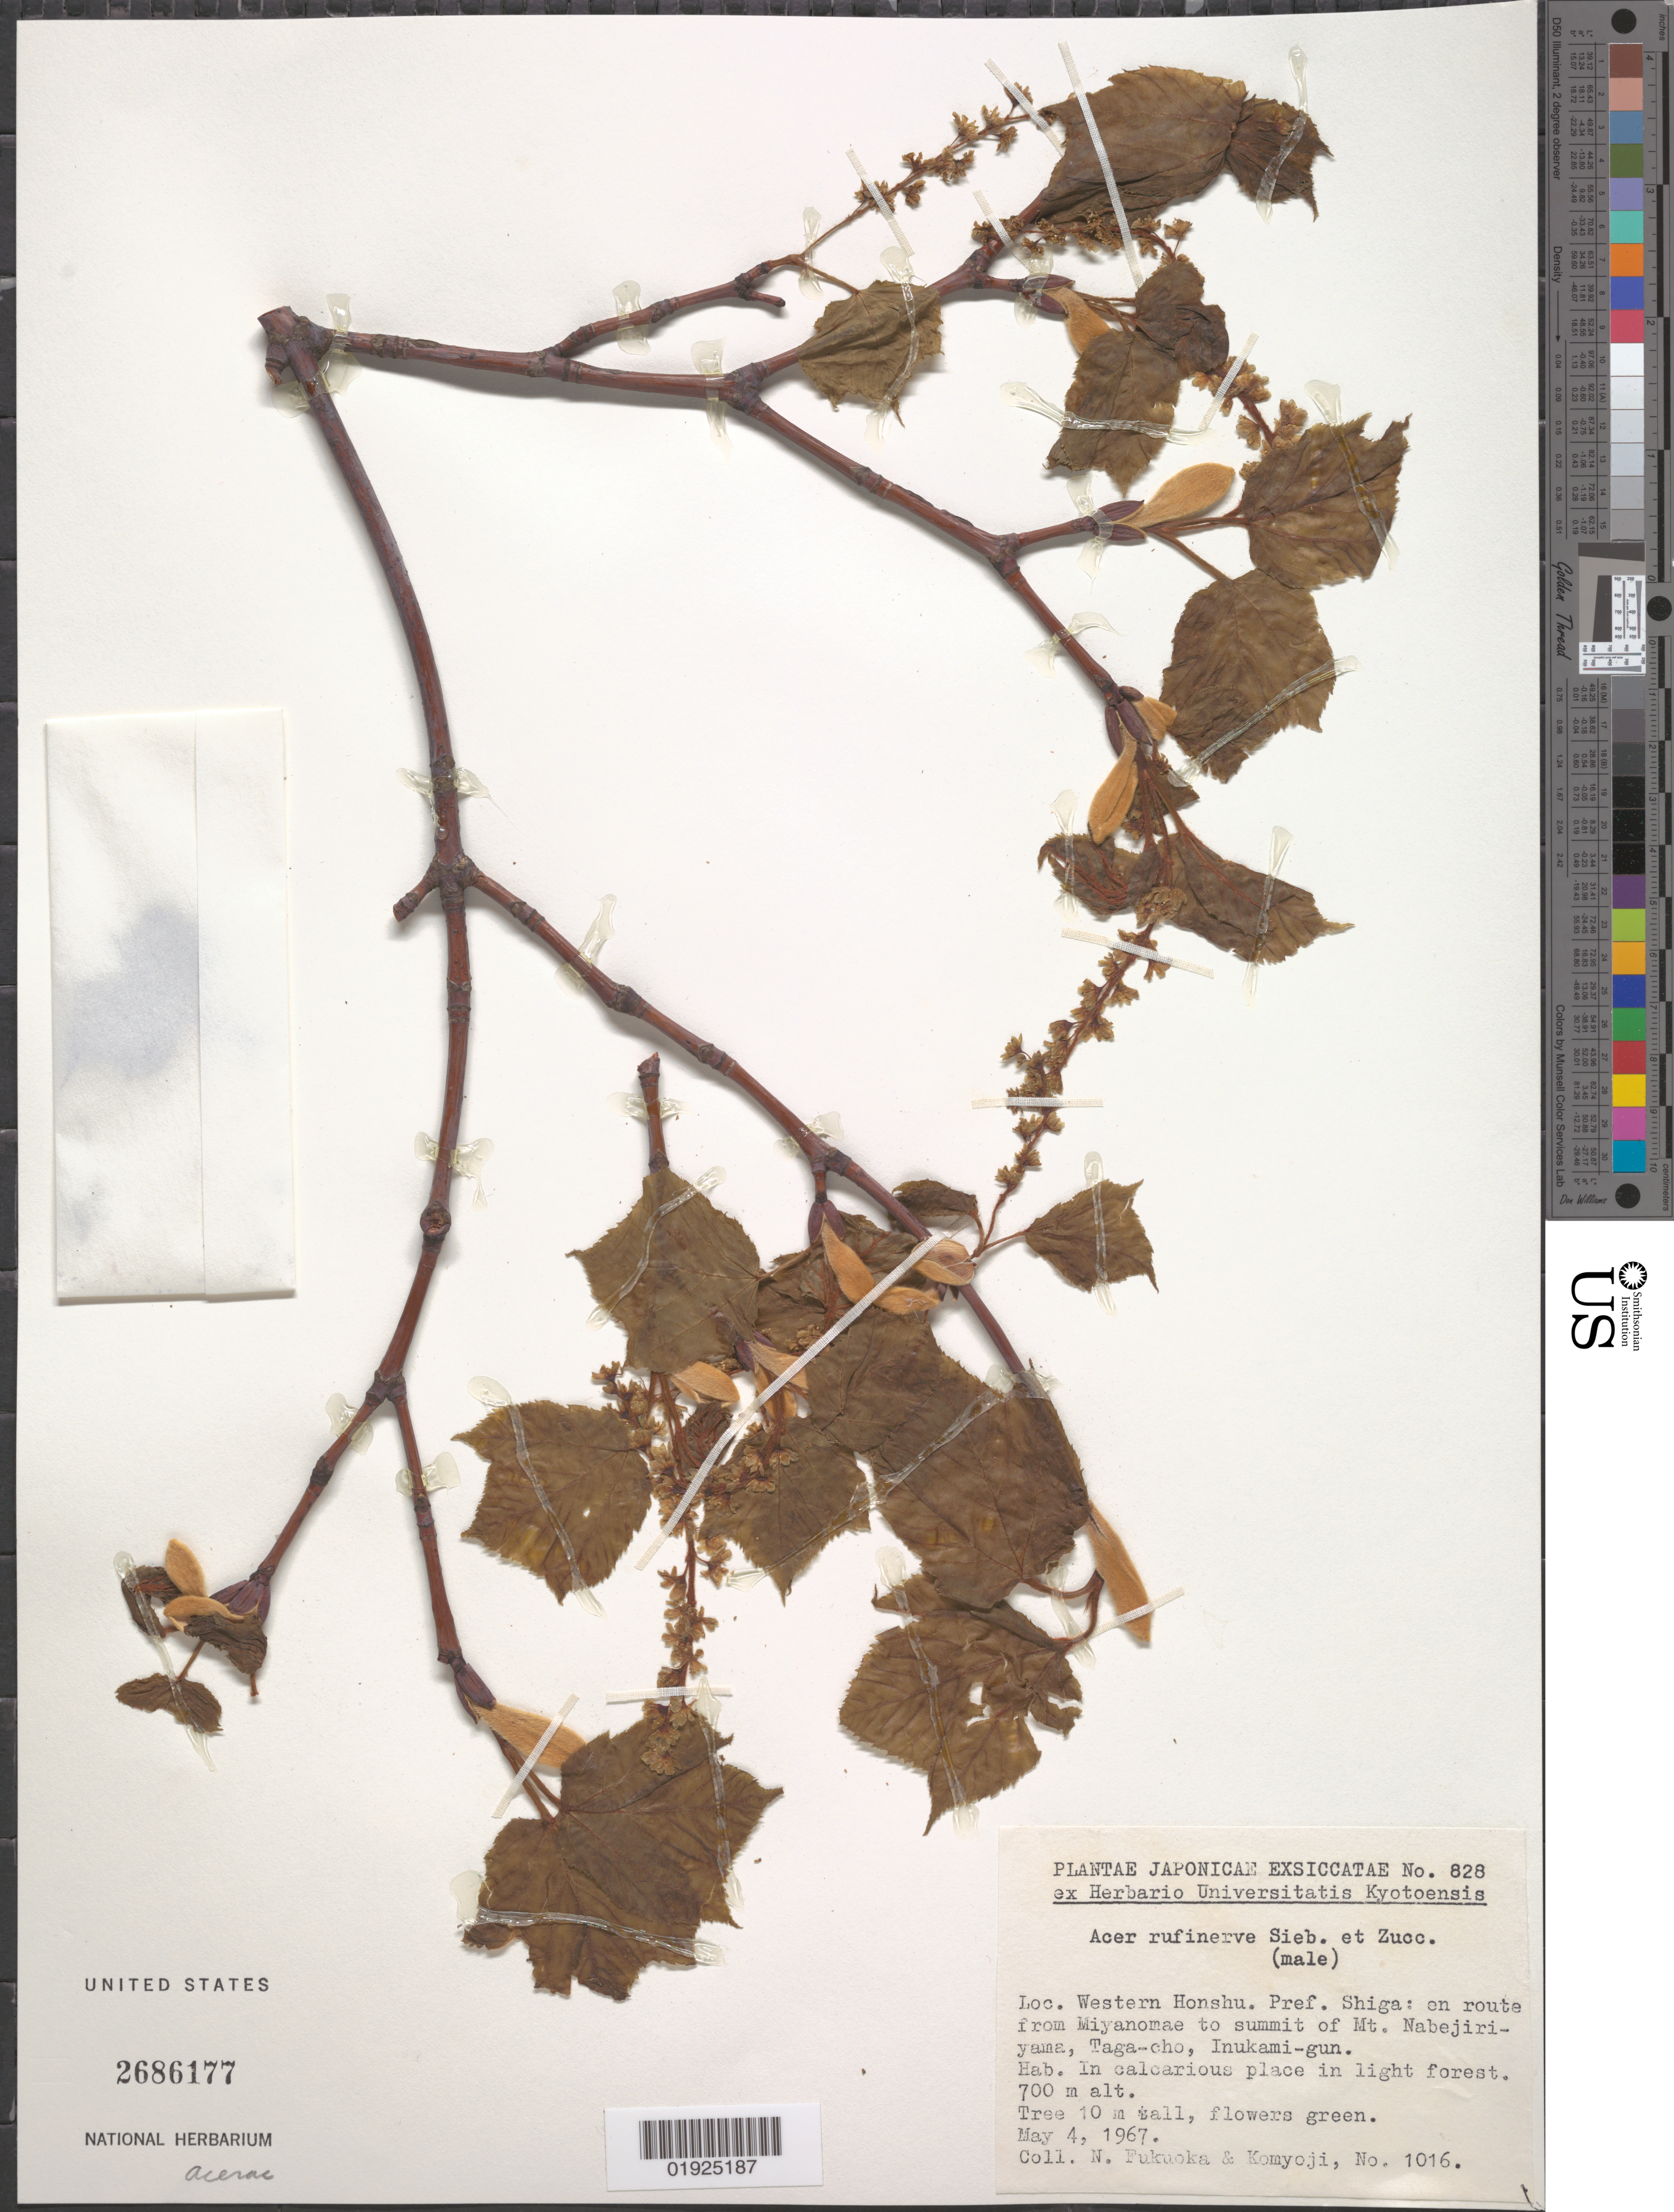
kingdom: Plantae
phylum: Tracheophyta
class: Magnoliopsida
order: Sapindales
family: Sapindaceae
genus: Acer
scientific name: Acer rufinerve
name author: Siebold & Zucc.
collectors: N. Fukuoka & T. Komyoji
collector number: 1016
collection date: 1967-05-04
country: Japan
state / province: Siga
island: Honshu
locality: Western Honshu. Pref. Shiga: on route from Miyanomae to summit of Mt. Nabejiri-yama, Taga-cho, Inukami-gun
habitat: In calcarious place in light forest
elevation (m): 700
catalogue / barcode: US 2686177